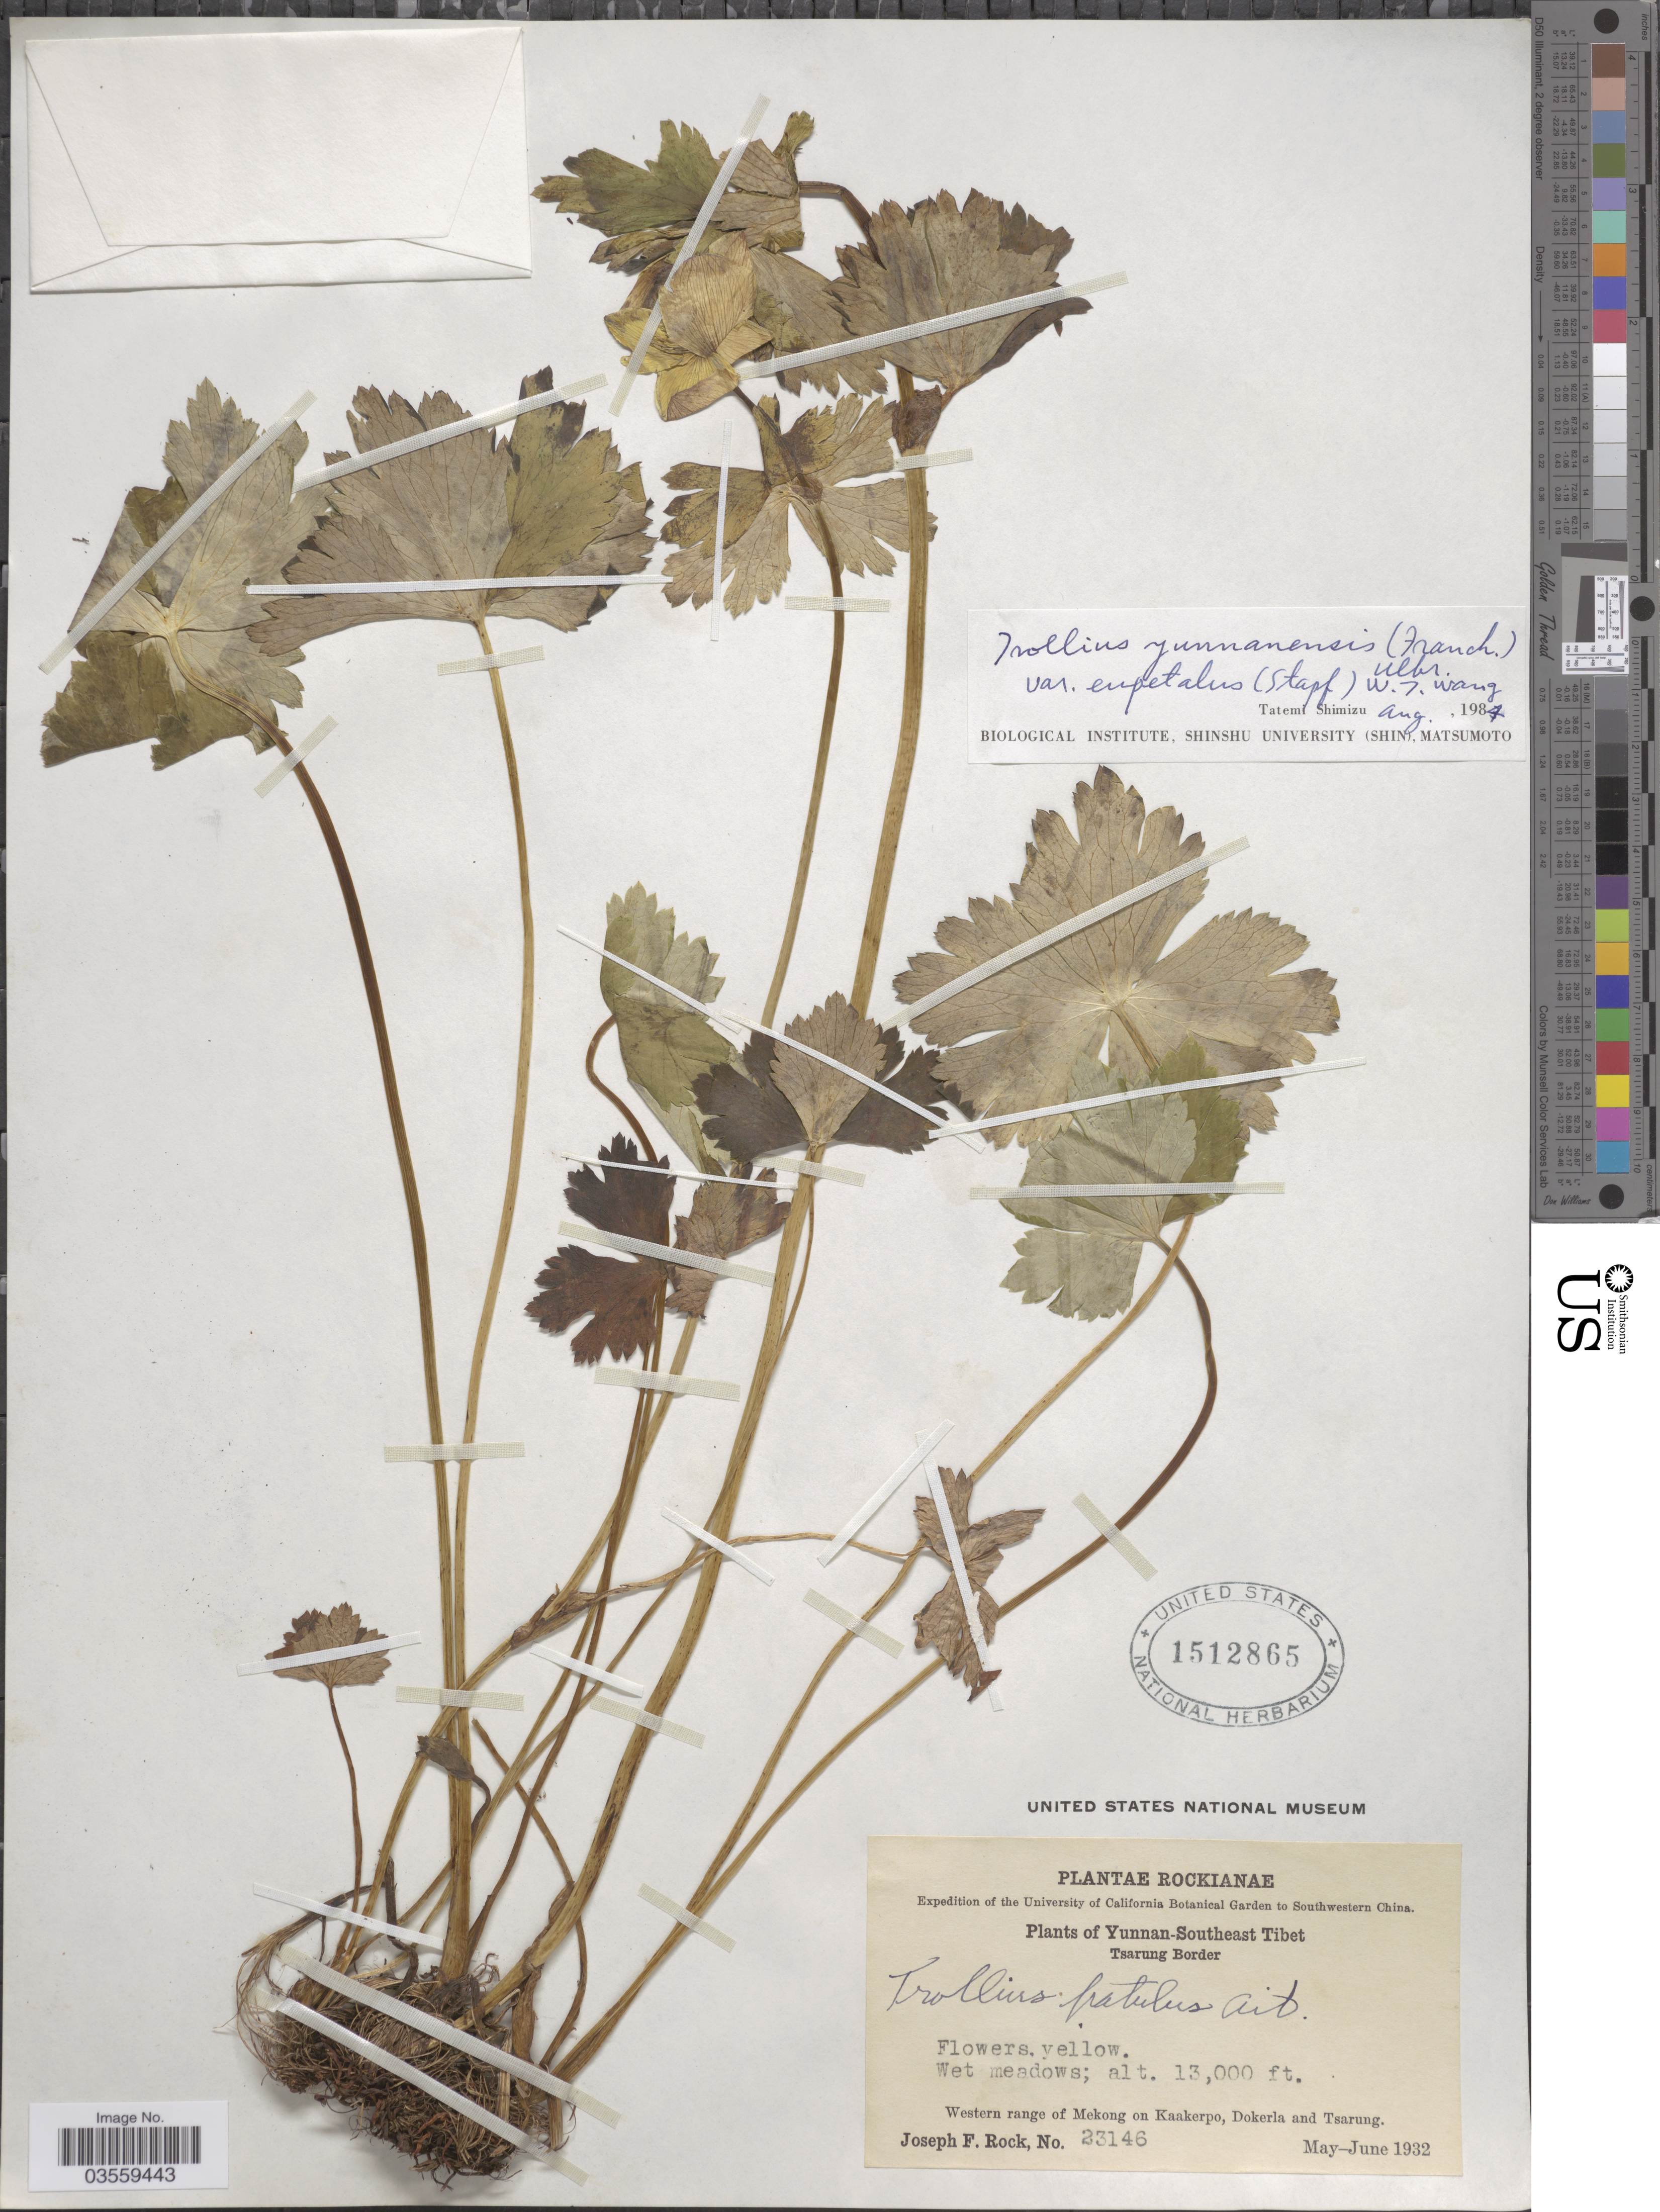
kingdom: Plantae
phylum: Tracheophyta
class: Magnoliopsida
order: Ranunculales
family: Ranunculaceae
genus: Trollius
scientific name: Trollius yunnanensis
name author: Ulbr.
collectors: J. F. Rock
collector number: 23146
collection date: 1932-05/1932-06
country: China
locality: Yunnan-Southeast Tibet. Tsarung Border. Western range of Mekong on Kaakerpo, Dokerla and Tsarung.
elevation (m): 3962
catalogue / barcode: US 1512865